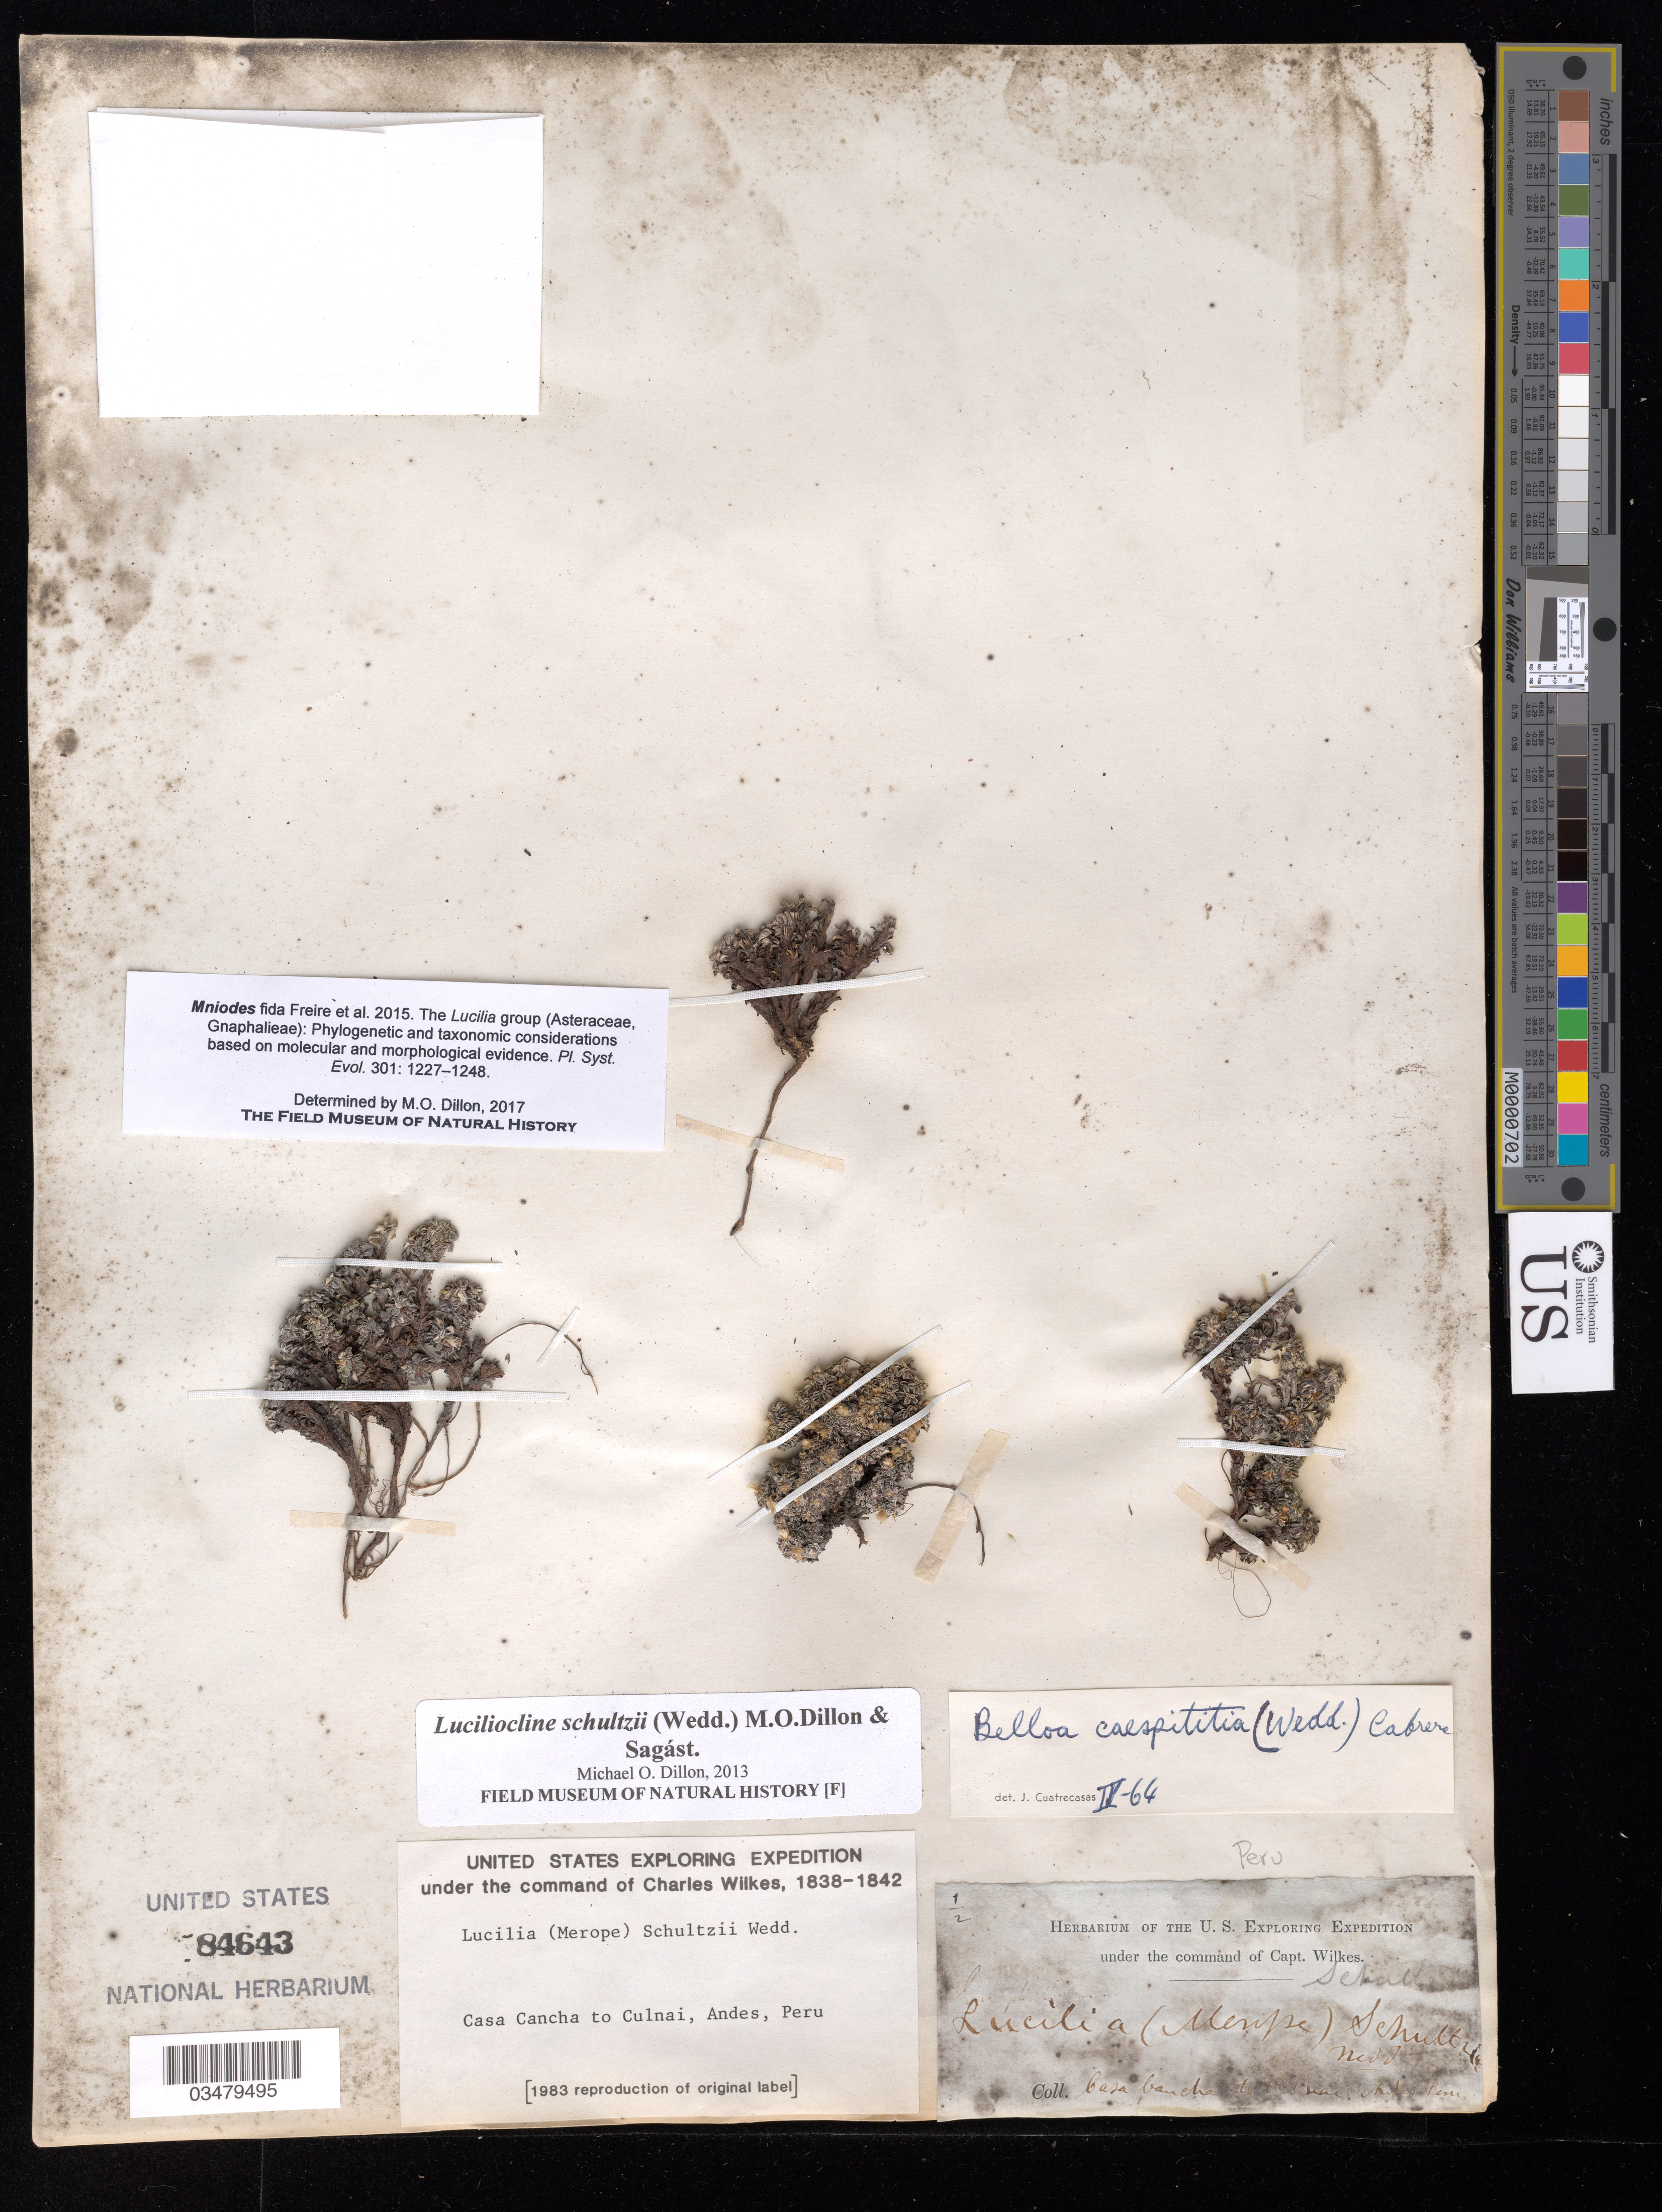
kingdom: Plantae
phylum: Tracheophyta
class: Magnoliopsida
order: Asterales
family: Asteraceae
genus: Mniodes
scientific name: Mniodes caespititia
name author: (Wedd.) Quip. & M.O. Dillon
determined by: Dillon, M. O.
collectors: Wilkes Explor. Exped.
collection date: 1838/1842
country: Peru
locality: Casa Clancha to Culnai, Andes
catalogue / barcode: US 84643